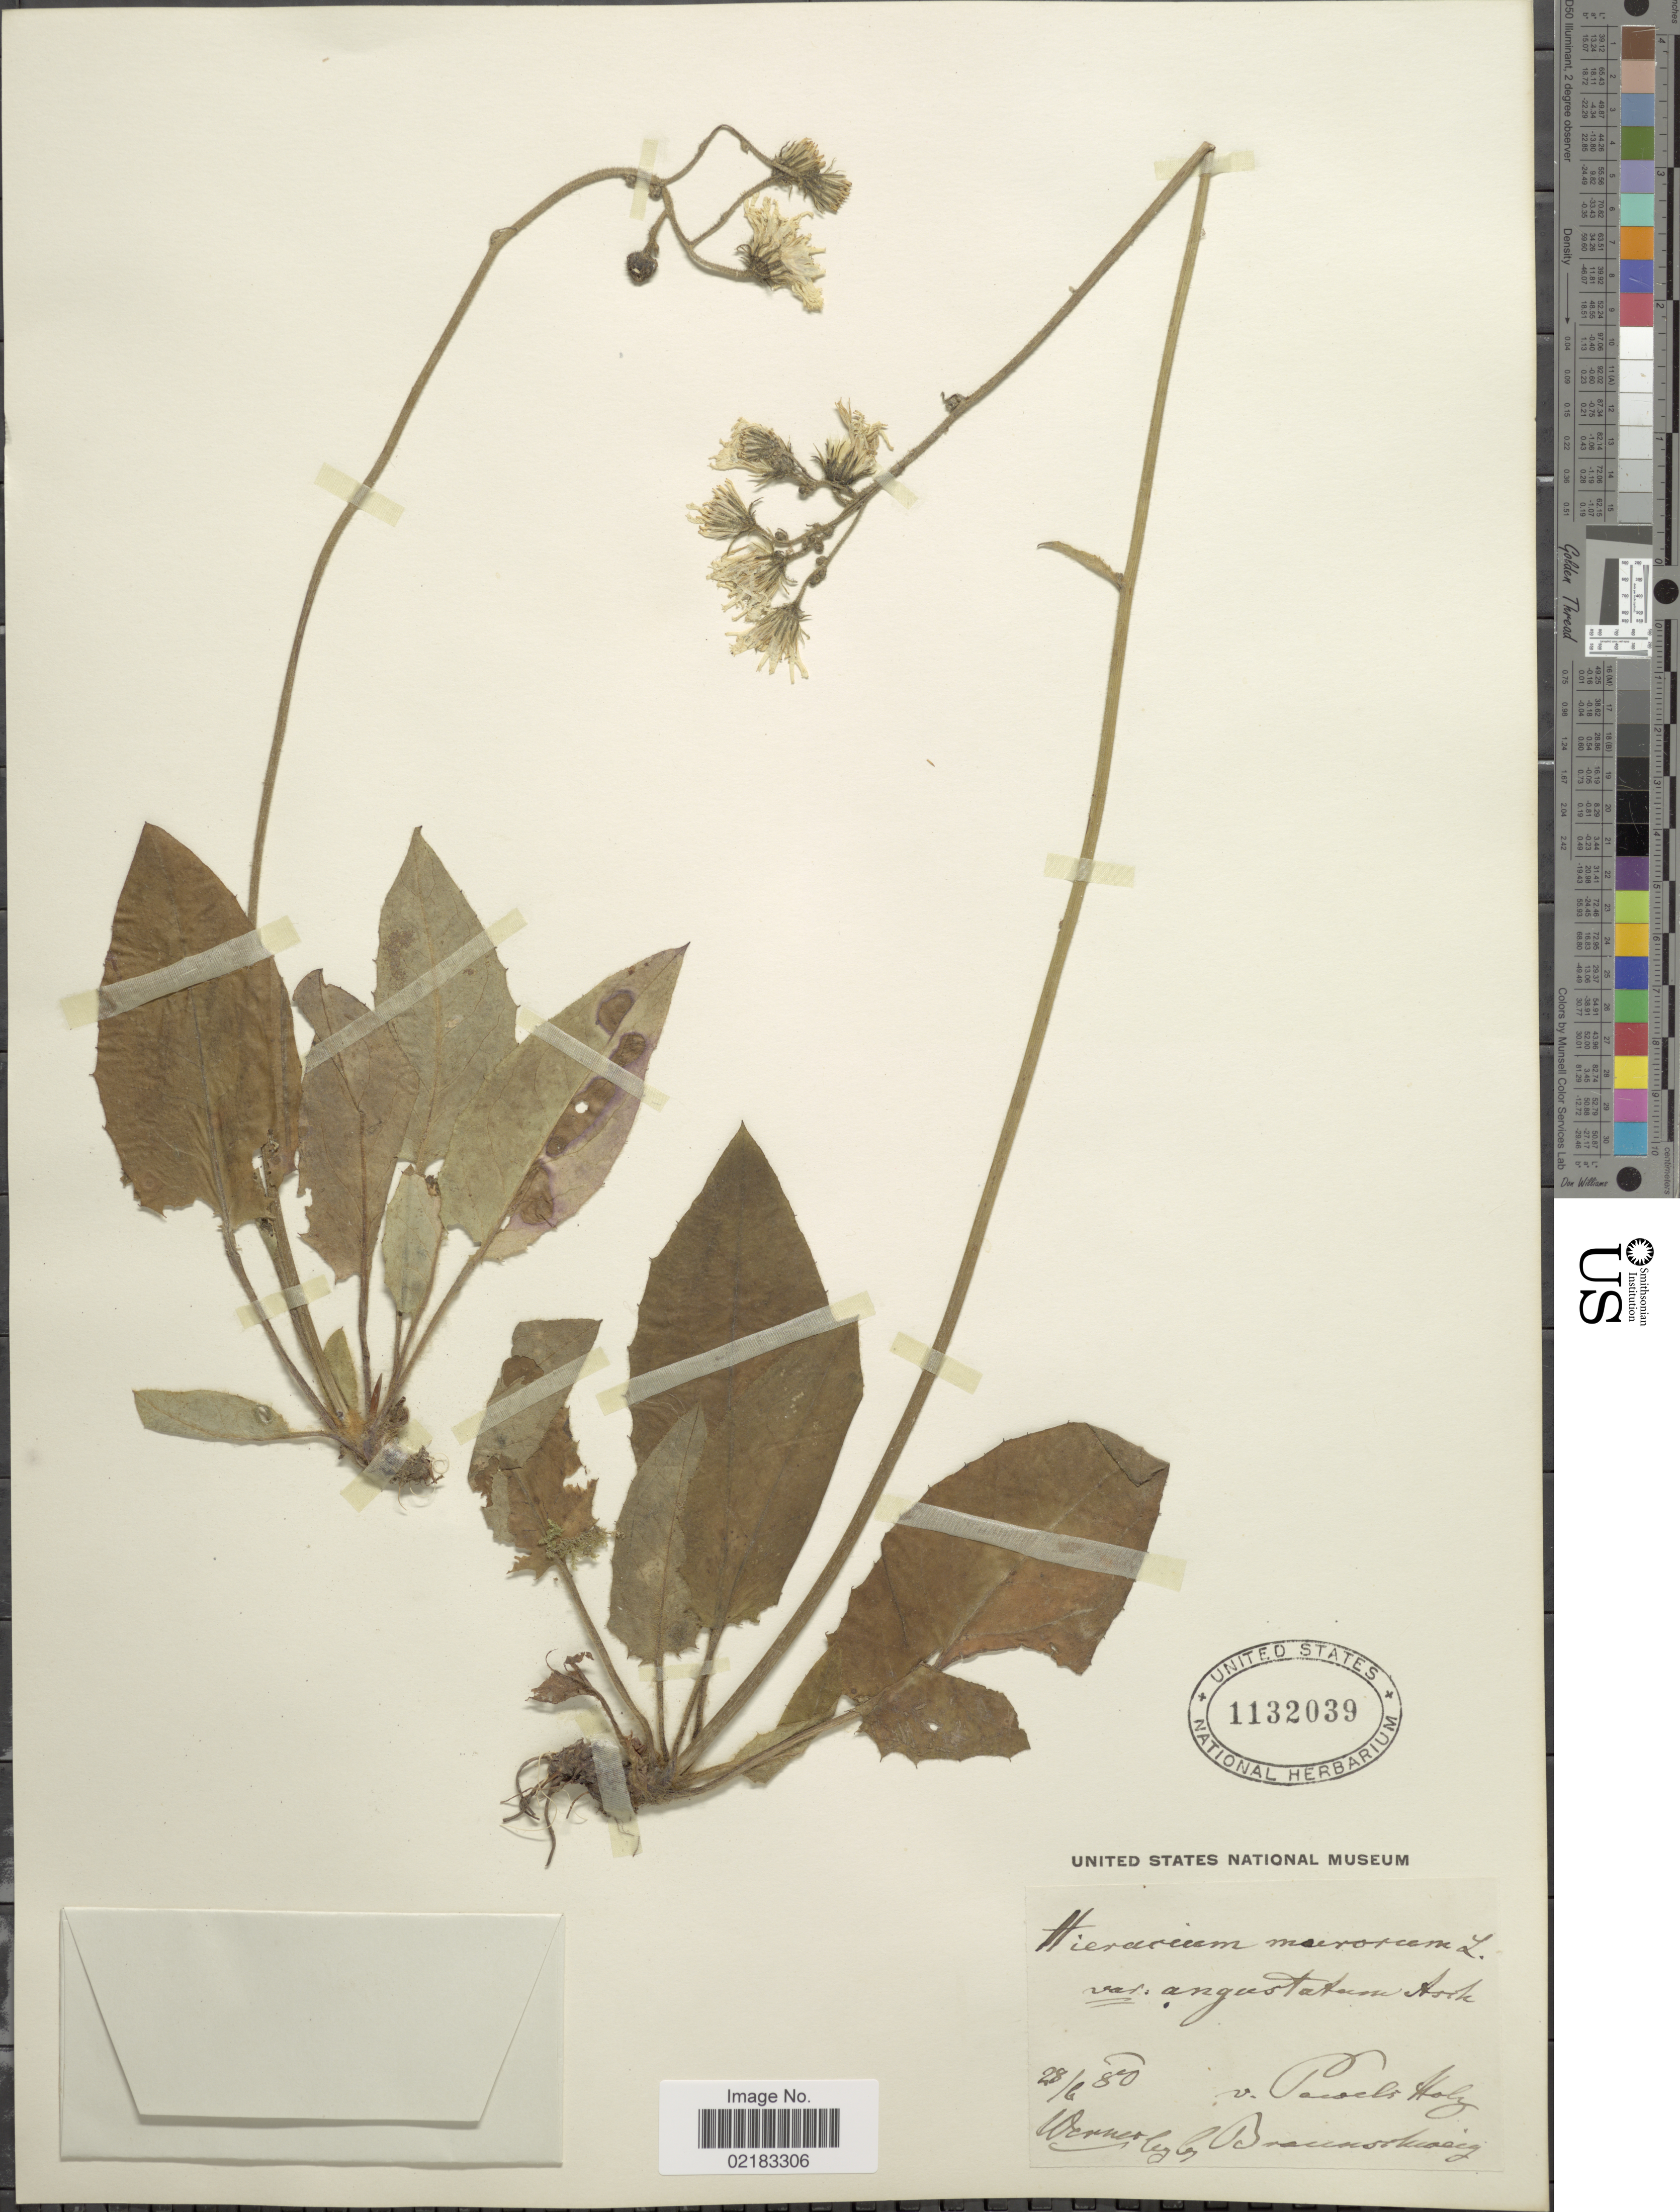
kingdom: Plantae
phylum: Tracheophyta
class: Magnoliopsida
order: Asterales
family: Asteraceae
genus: Hieracium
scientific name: Hieracium murorum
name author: L.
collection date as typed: Transcribed d/m/y: 28/6/80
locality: Pacsels Holy [interpreted]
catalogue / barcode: US 1132039